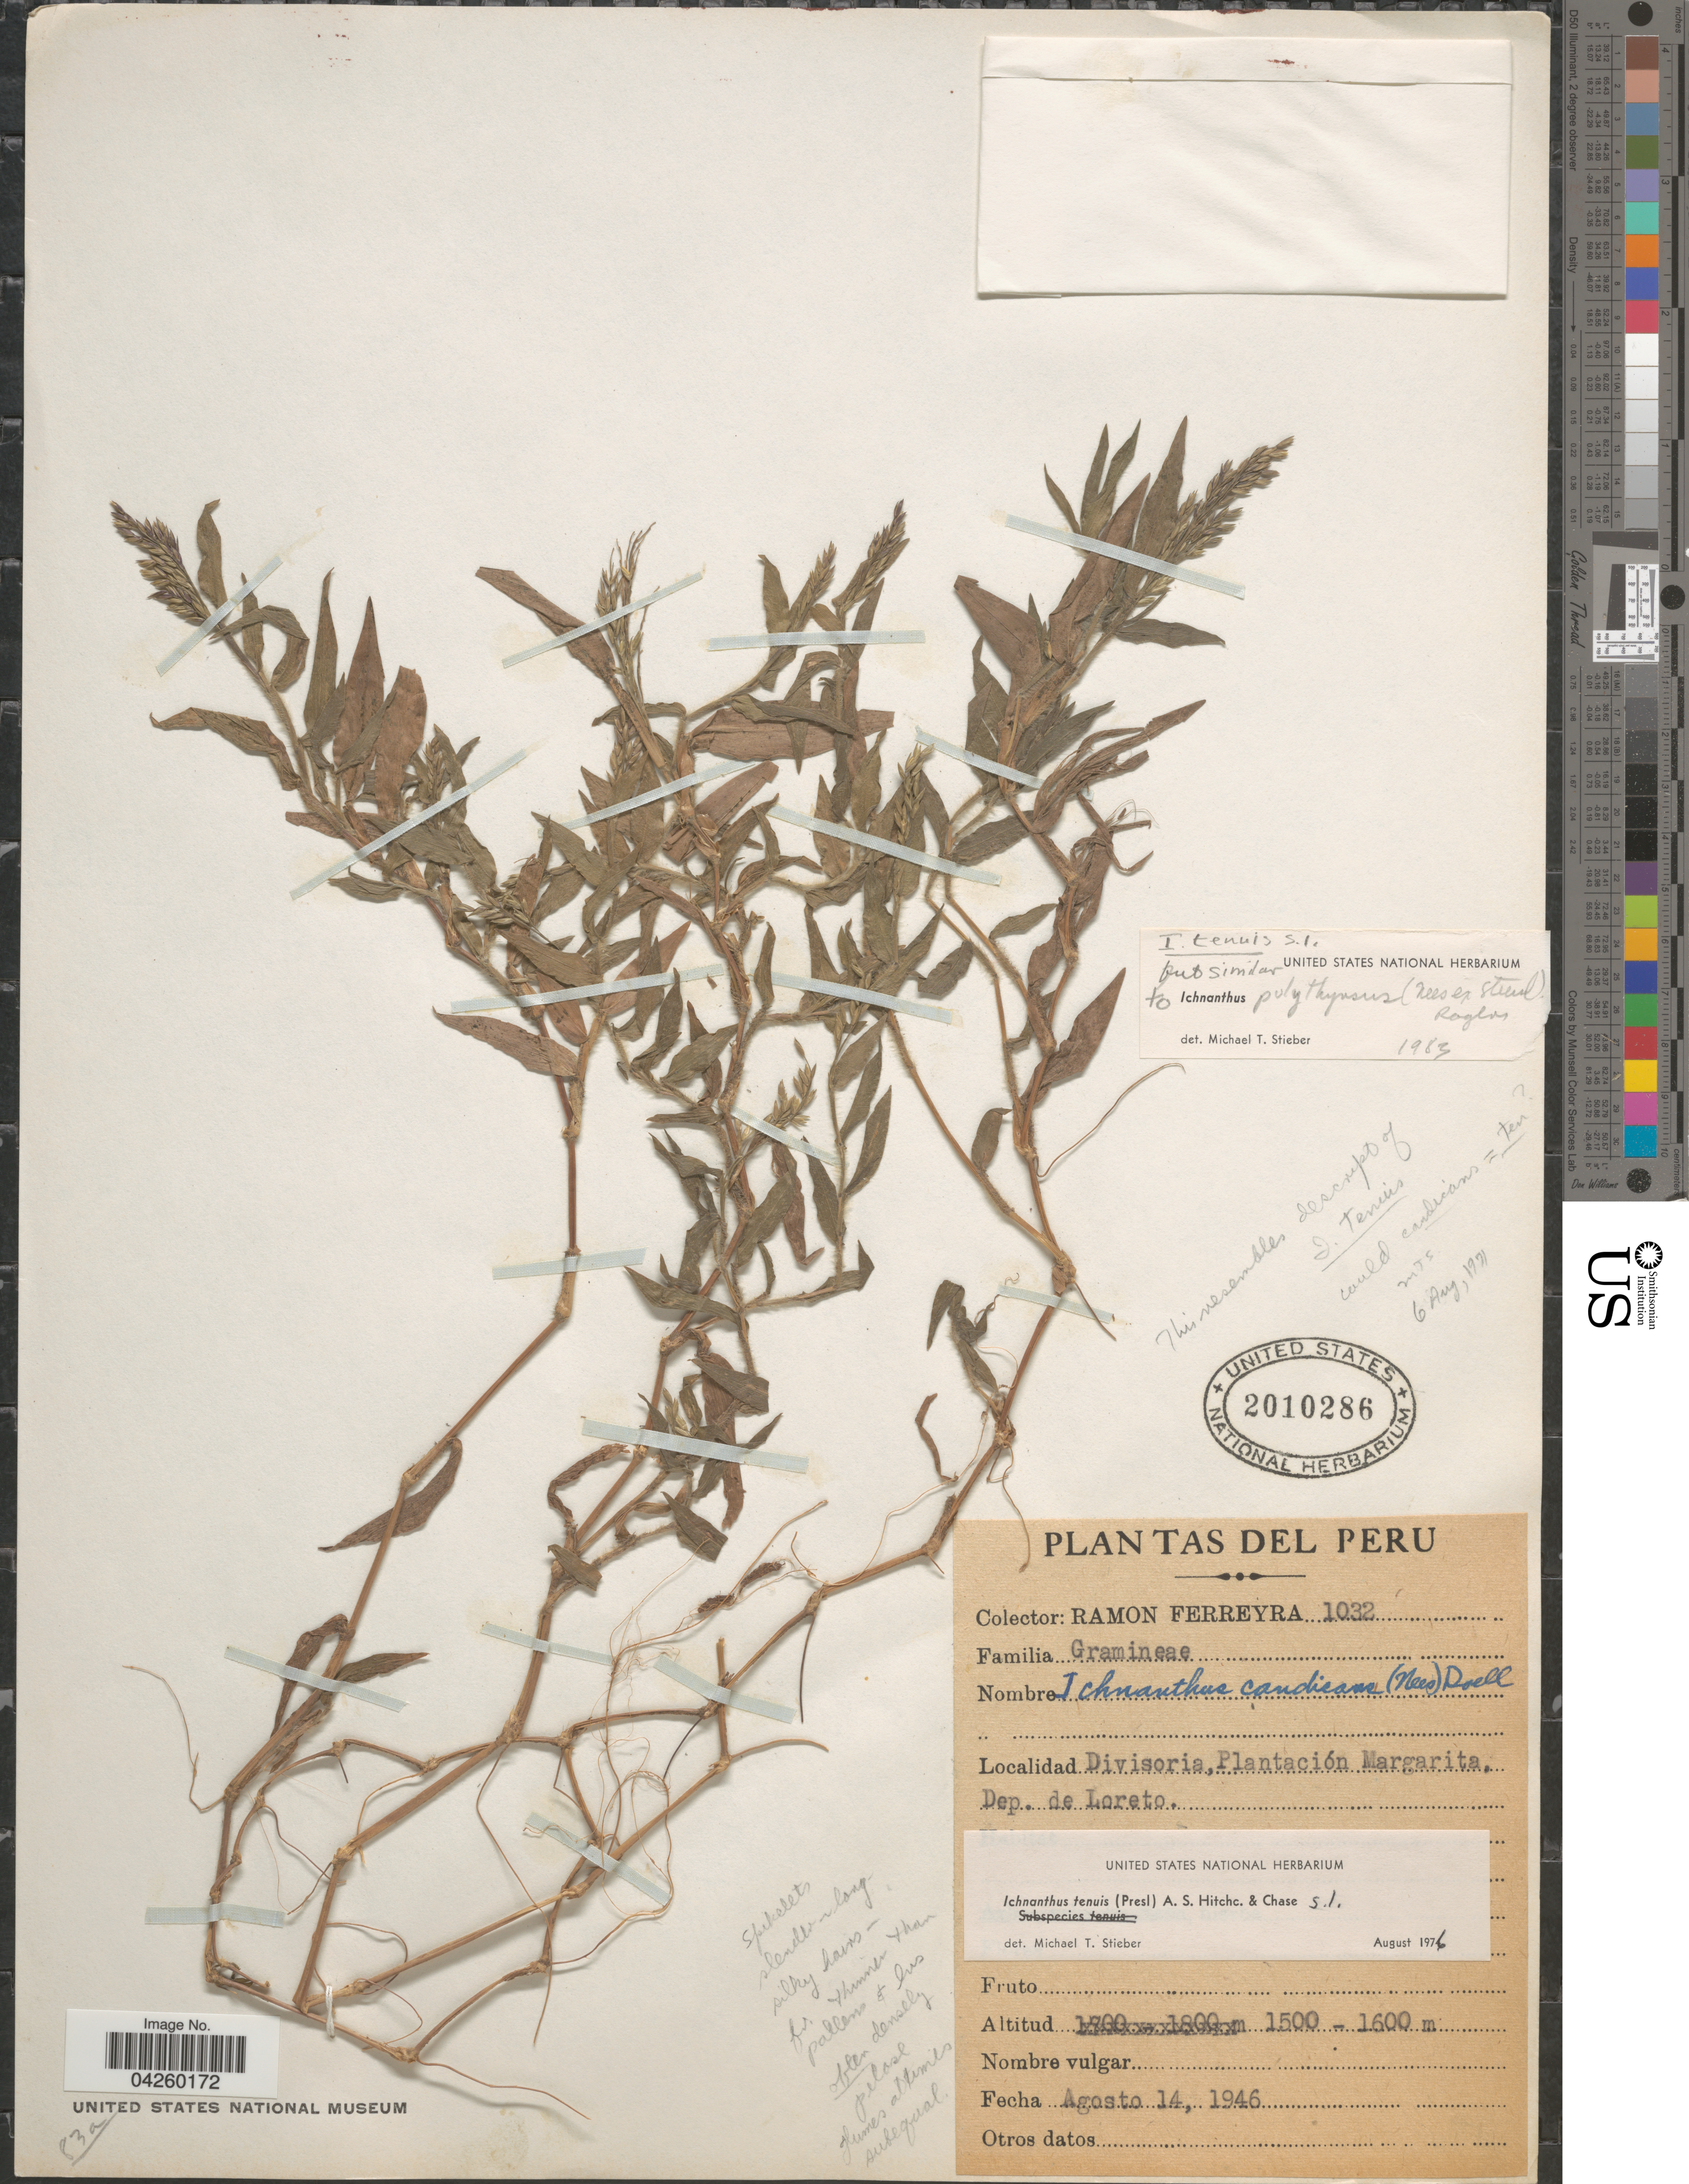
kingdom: Plantae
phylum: Tracheophyta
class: Liliopsida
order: Poales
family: Poaceae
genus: Ichnanthus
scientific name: Ichnanthus tenuis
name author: (J. Presl) Hitchc. & Chase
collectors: R. A. Ferreyra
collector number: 1032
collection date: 1946-08-14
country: Peru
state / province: Loreto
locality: Divisoria, Plantación Margarita. Dep. de Loreto.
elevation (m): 1500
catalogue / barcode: US 2010286